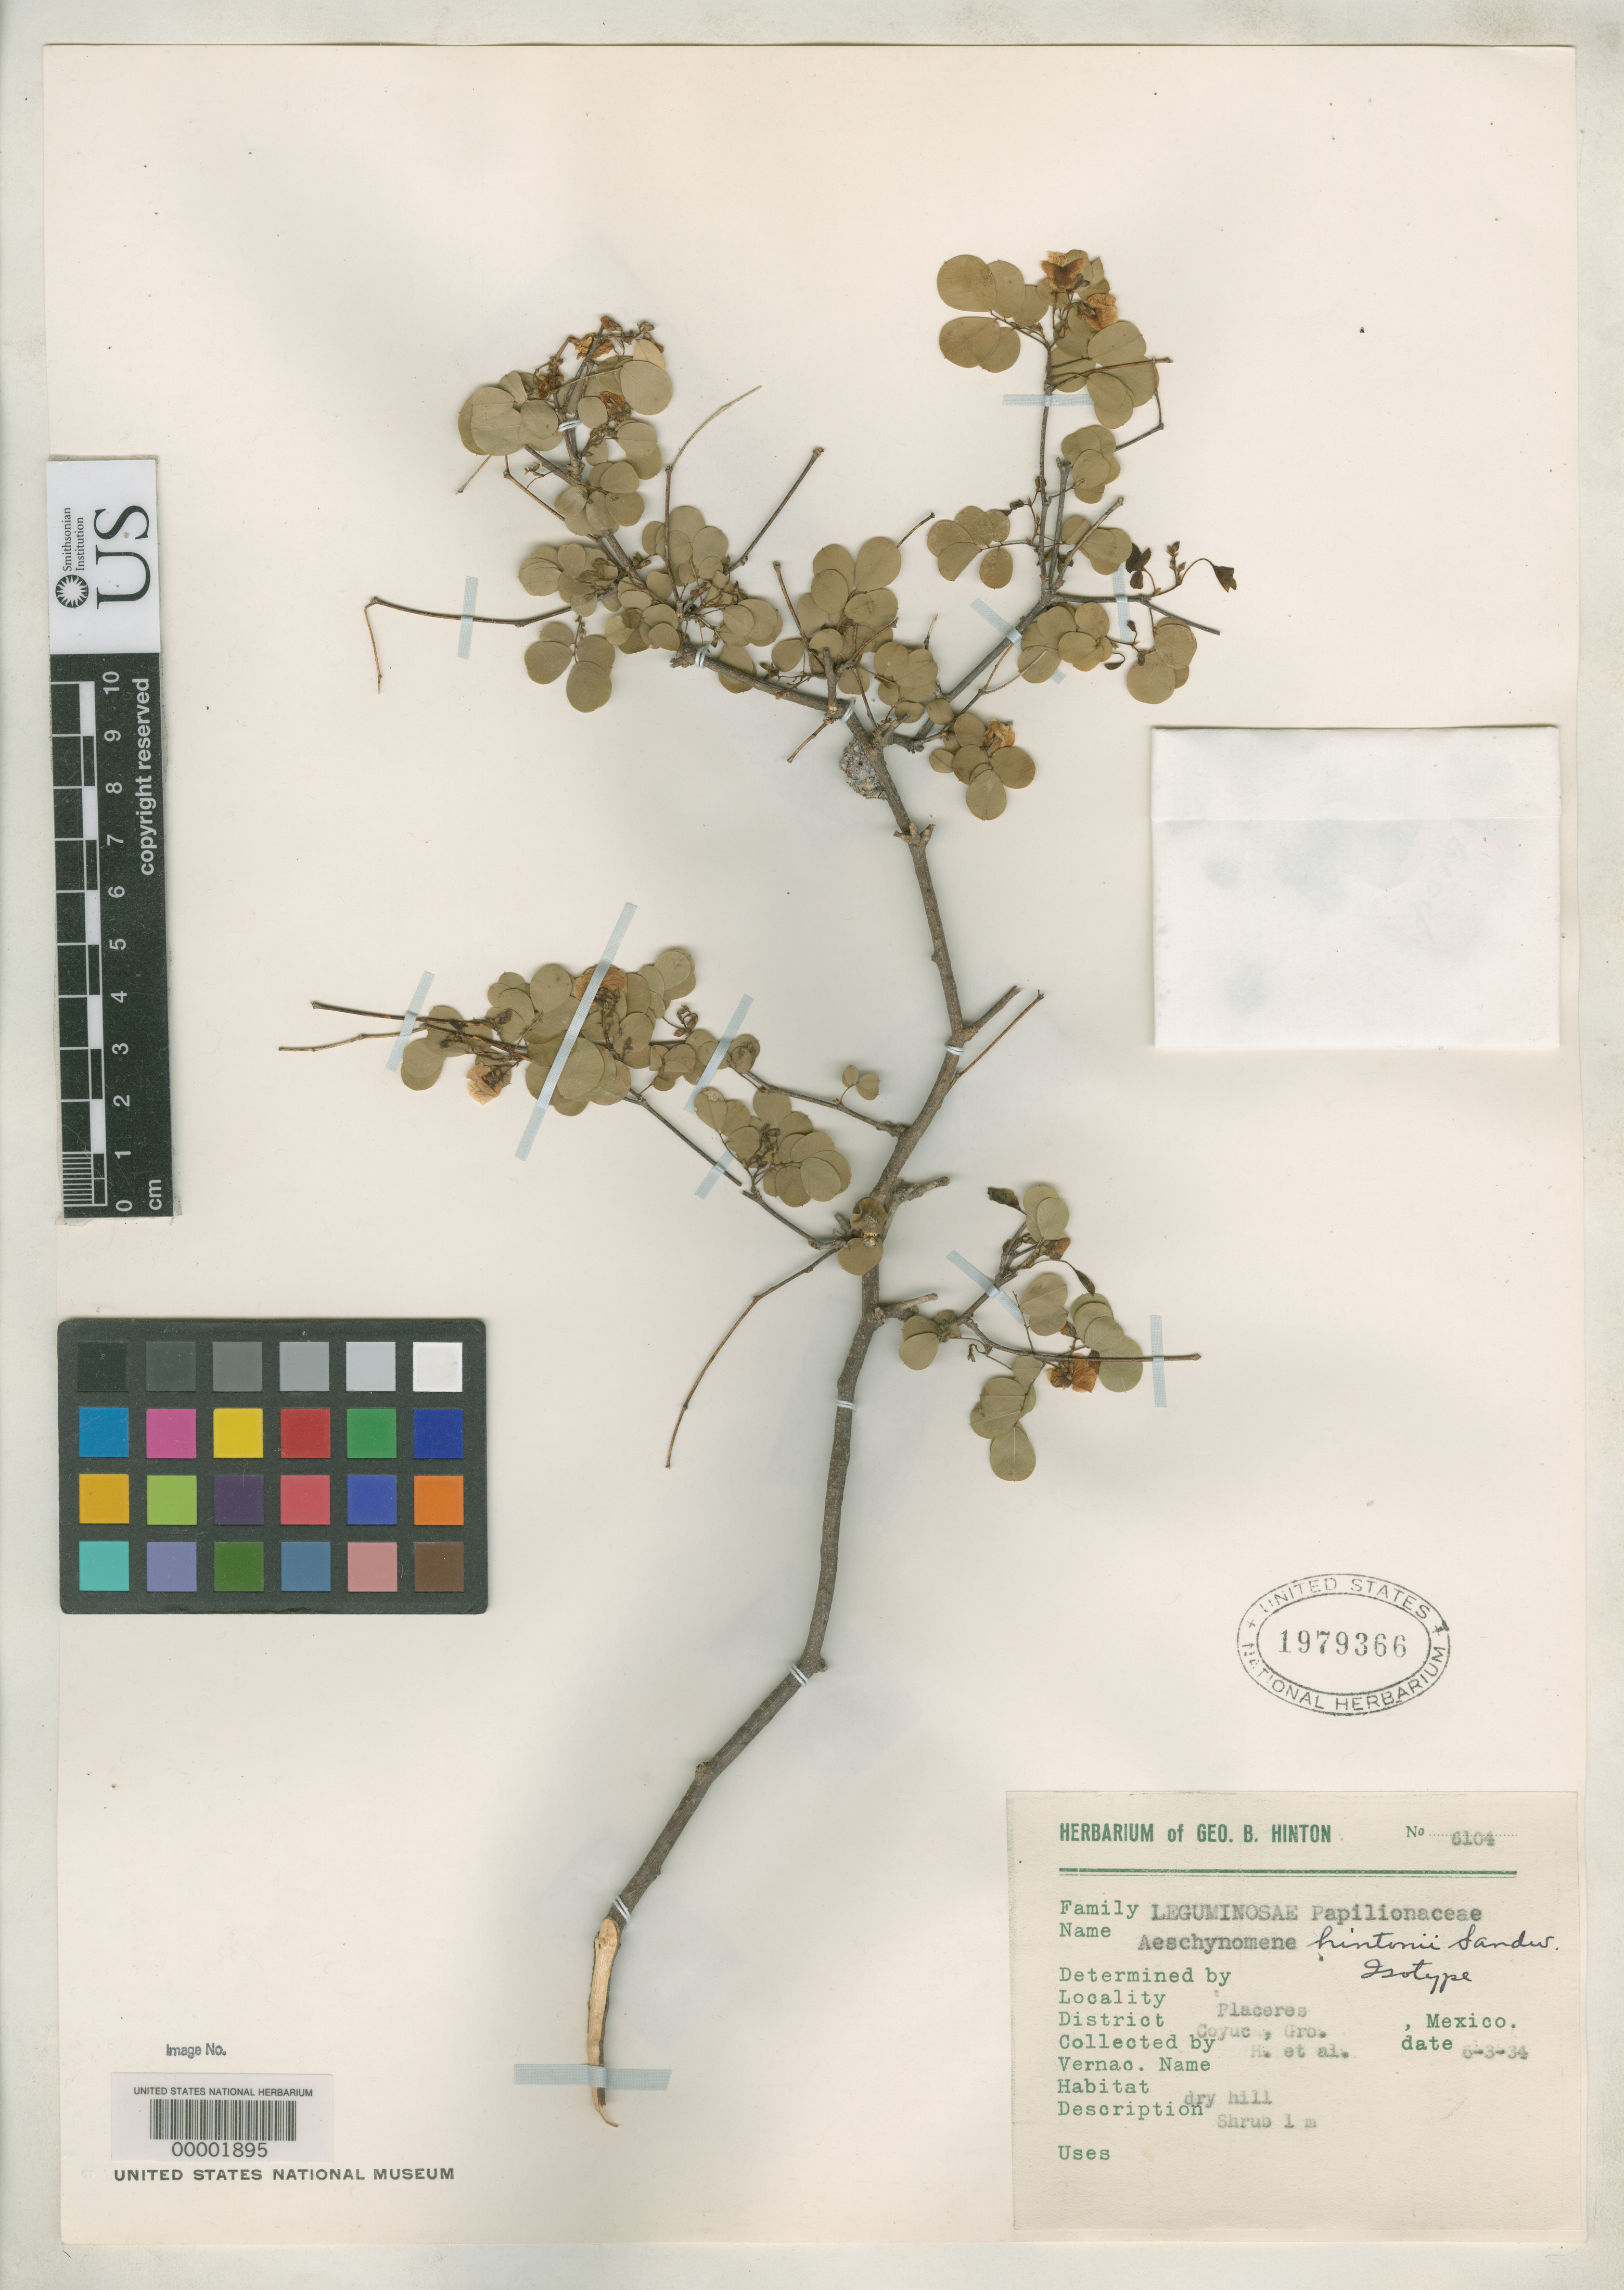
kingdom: Plantae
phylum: Tracheophyta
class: Magnoliopsida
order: Fabales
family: Fabaceae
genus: Aeschynomene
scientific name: Aeschynomene hintoni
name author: Sandwith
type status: Isotype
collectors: G. B. Hinton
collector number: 6104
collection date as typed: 06 Mar 1934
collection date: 1934-03-06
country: Mexico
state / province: Guerrero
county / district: Coyuca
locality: Placeres.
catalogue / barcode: US 1979366